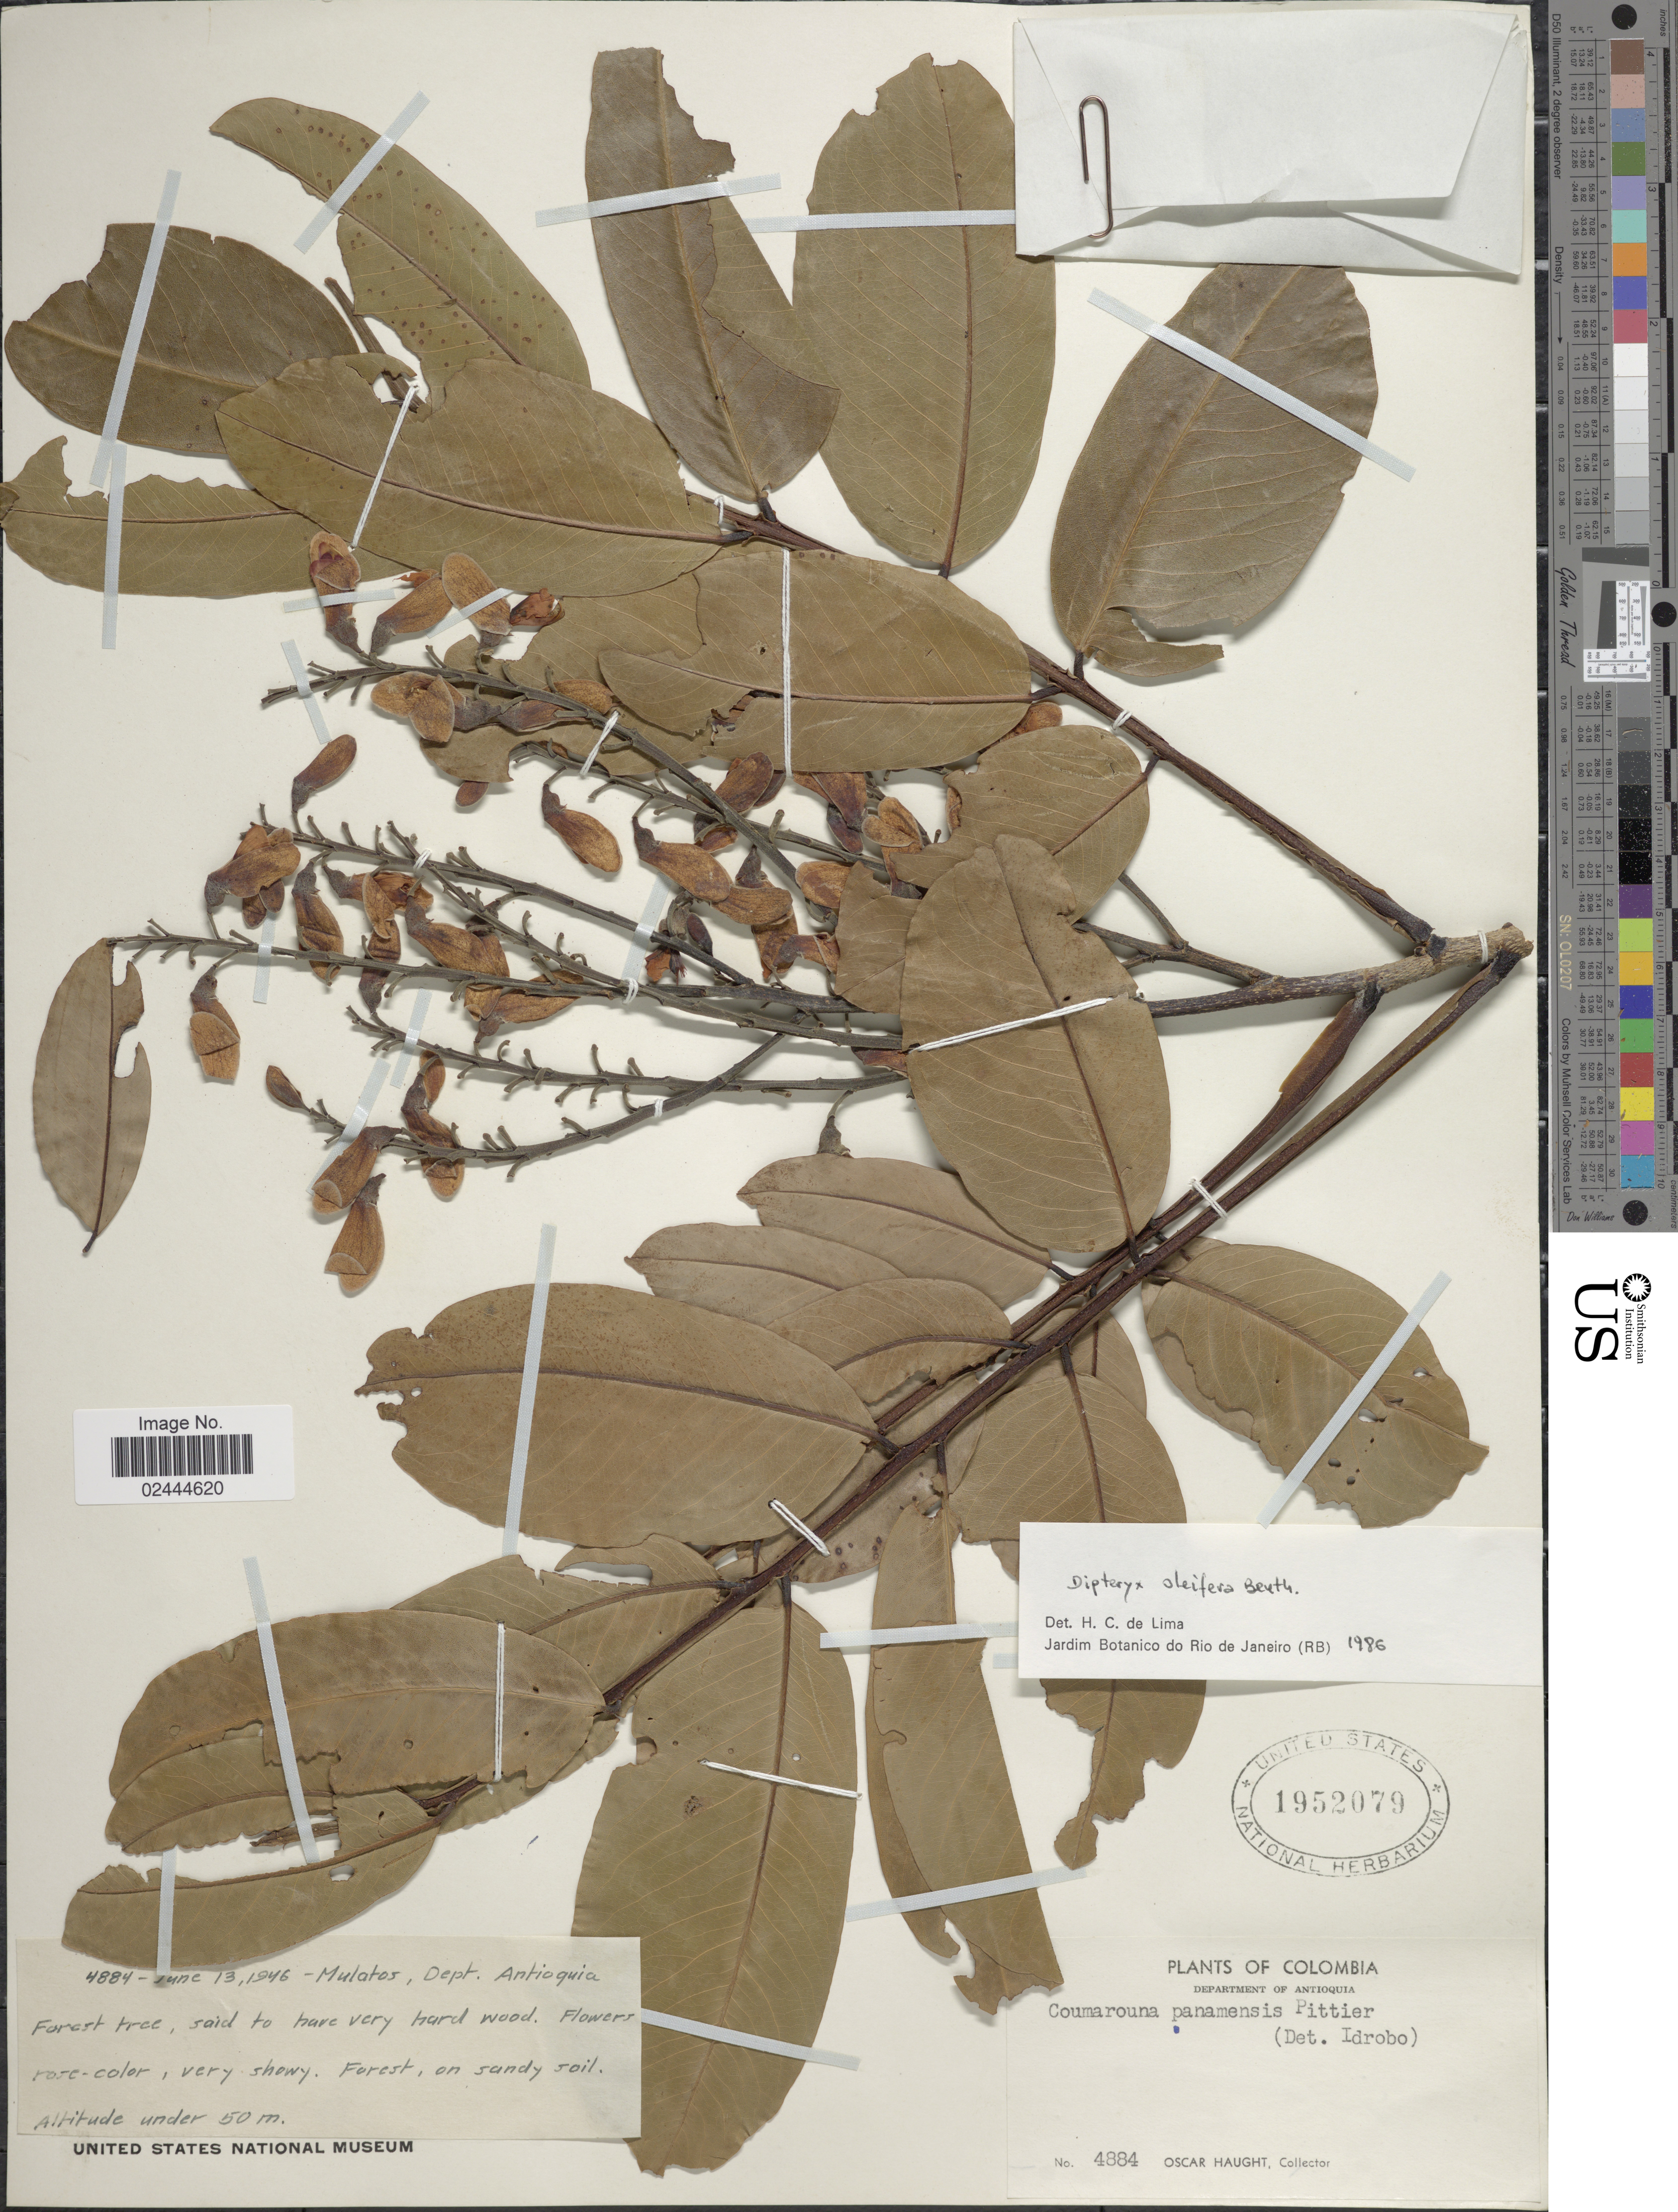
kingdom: Plantae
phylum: Tracheophyta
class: Magnoliopsida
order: Fabales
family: Fabaceae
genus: Dipteryx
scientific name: Dipteryx oleifera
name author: Benth.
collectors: O. Haught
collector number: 4884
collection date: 1946-06-13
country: Colombia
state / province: Antioquia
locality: Mulatos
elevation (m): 50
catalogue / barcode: US 1952079